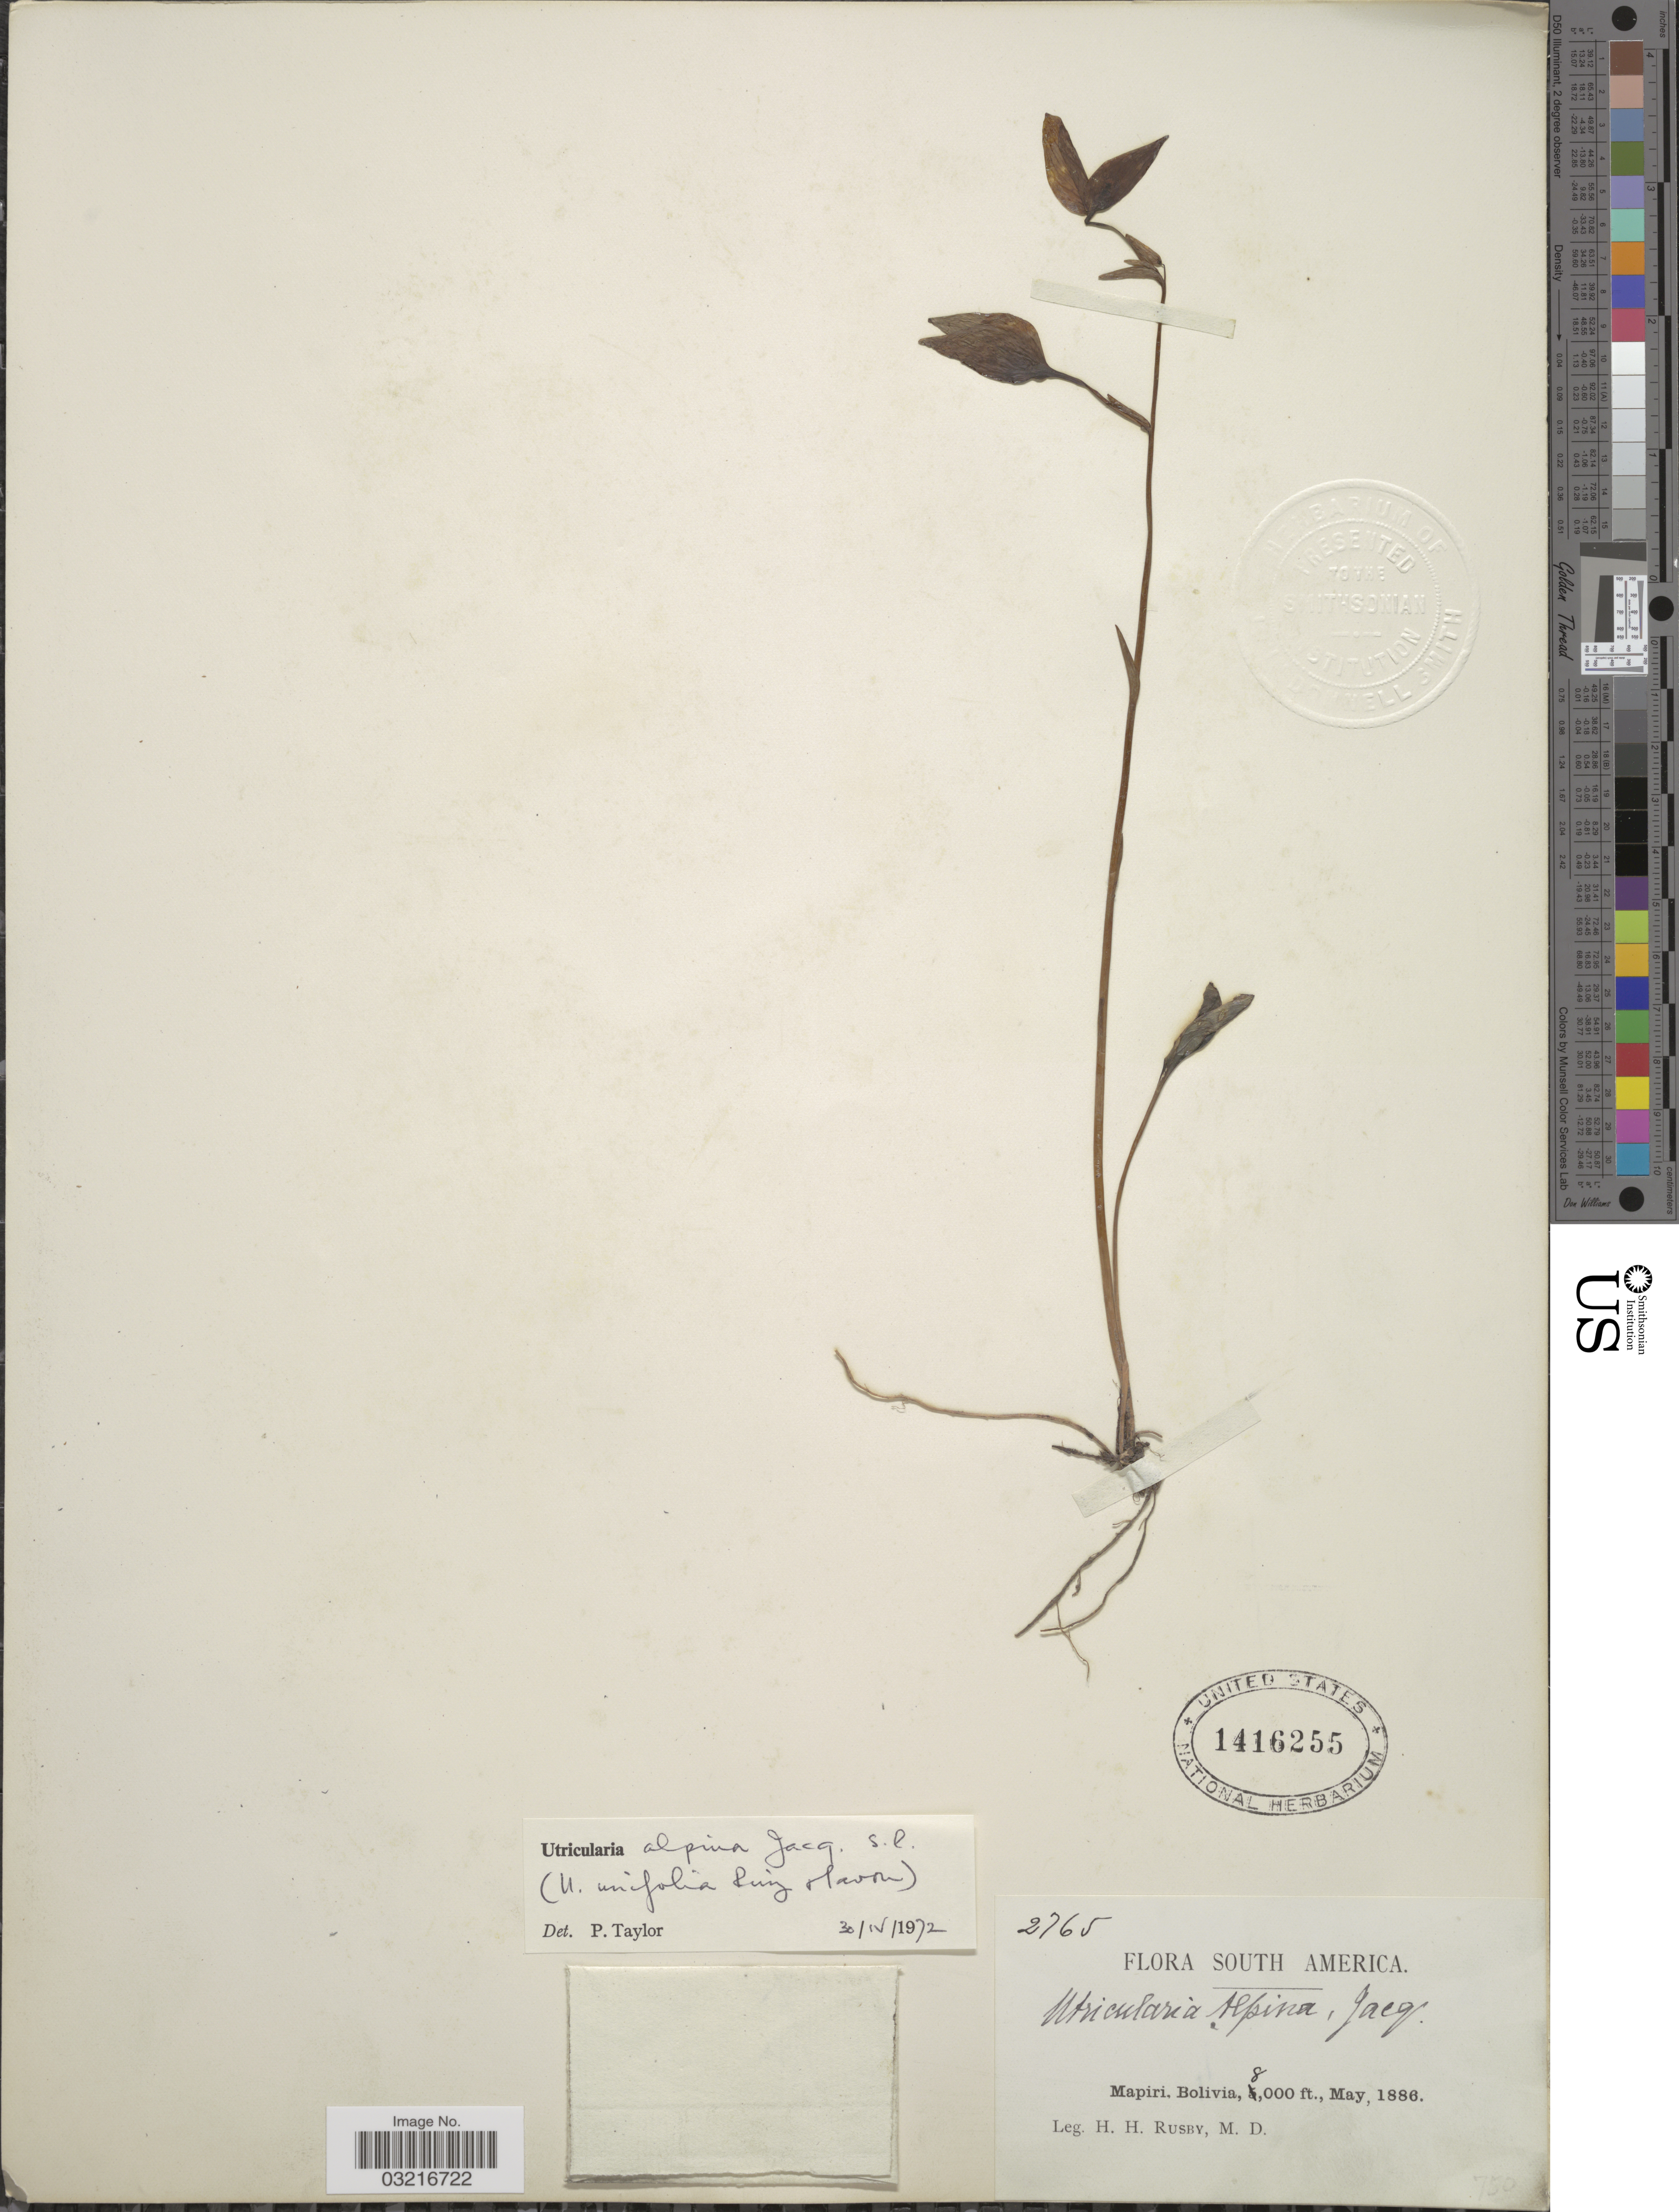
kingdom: Plantae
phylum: Tracheophyta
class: Magnoliopsida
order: Lamiales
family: Lentibulariaceae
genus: Utricularia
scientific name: Utricularia unifolia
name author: Ruiz & Pav.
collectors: H. H. Rusby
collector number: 2765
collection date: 1886-05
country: Bolivia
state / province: La Páz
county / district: Larecaja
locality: Mapiri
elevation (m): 2438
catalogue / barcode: US 1416255